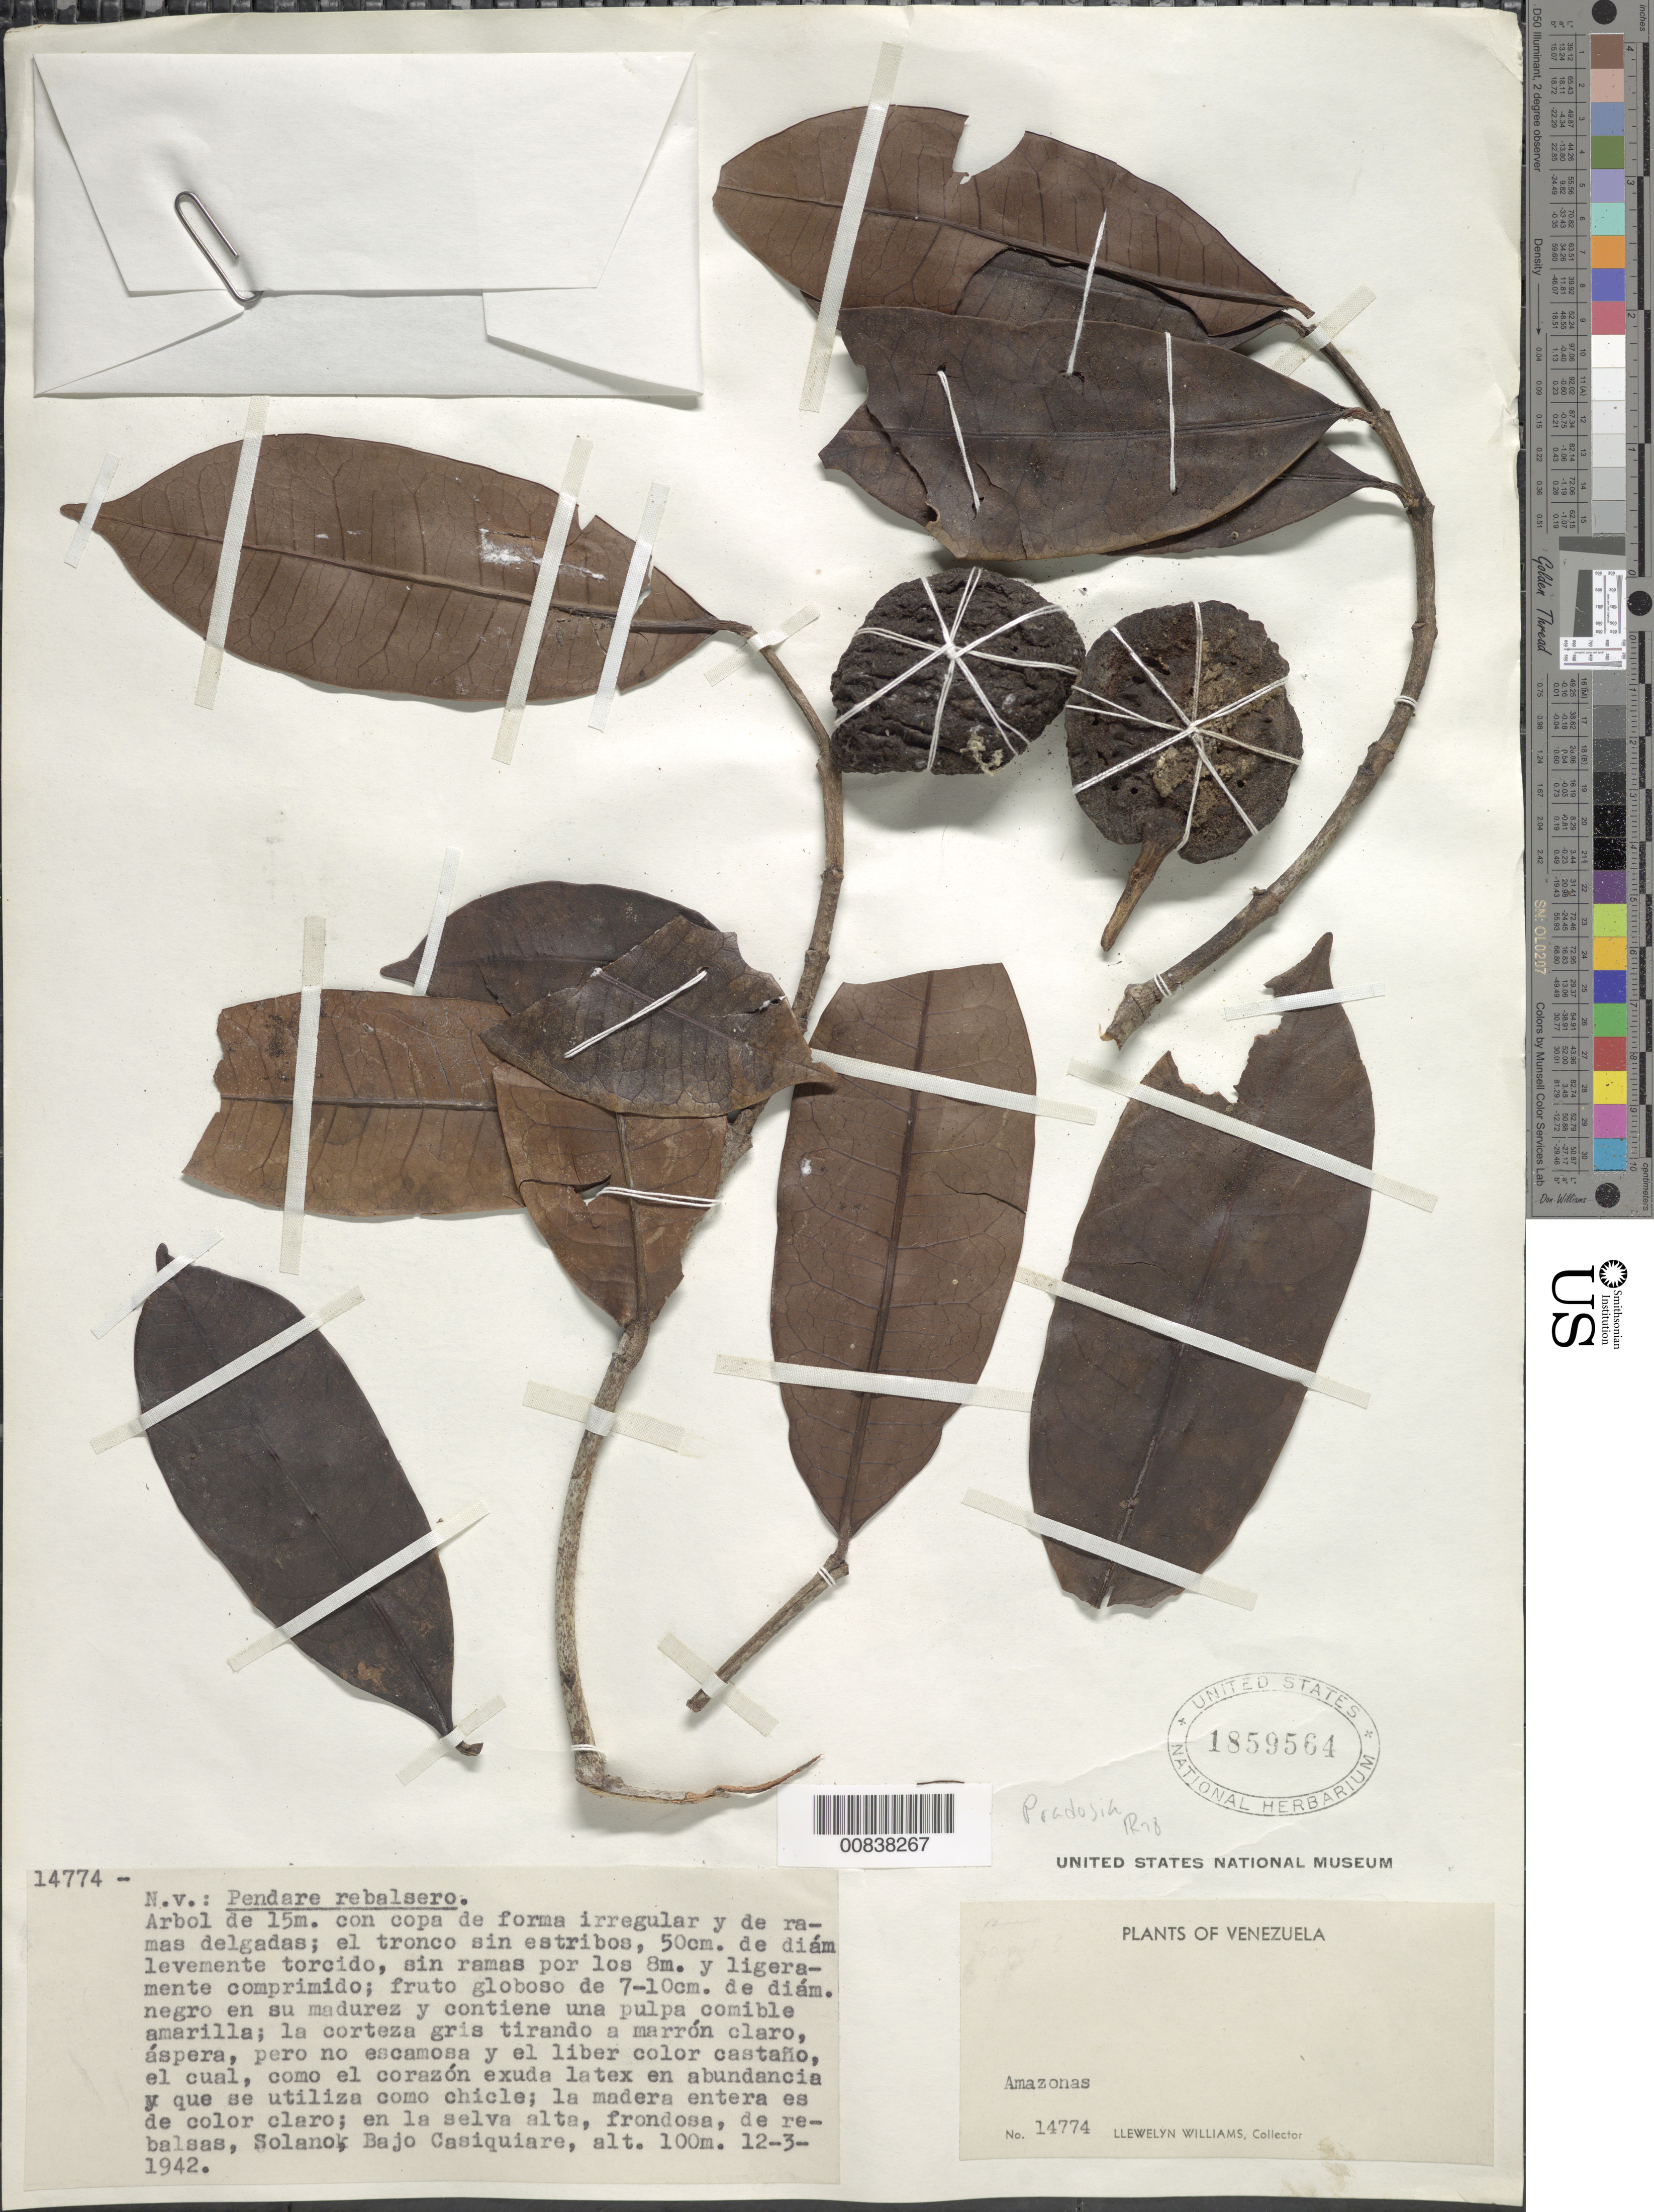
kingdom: Plantae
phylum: Tracheophyta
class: Magnoliopsida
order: Ericales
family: Sapotaceae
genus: Pradosia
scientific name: Pradosia sp.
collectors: Ll. Williams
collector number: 14774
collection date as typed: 12-Mar-42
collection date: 1942-03-12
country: Venezuela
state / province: Amazonas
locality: Solano, Bajo Río Casiquiare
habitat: Selva alta, frondosa, de rebalsas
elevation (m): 100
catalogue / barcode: US 1859564